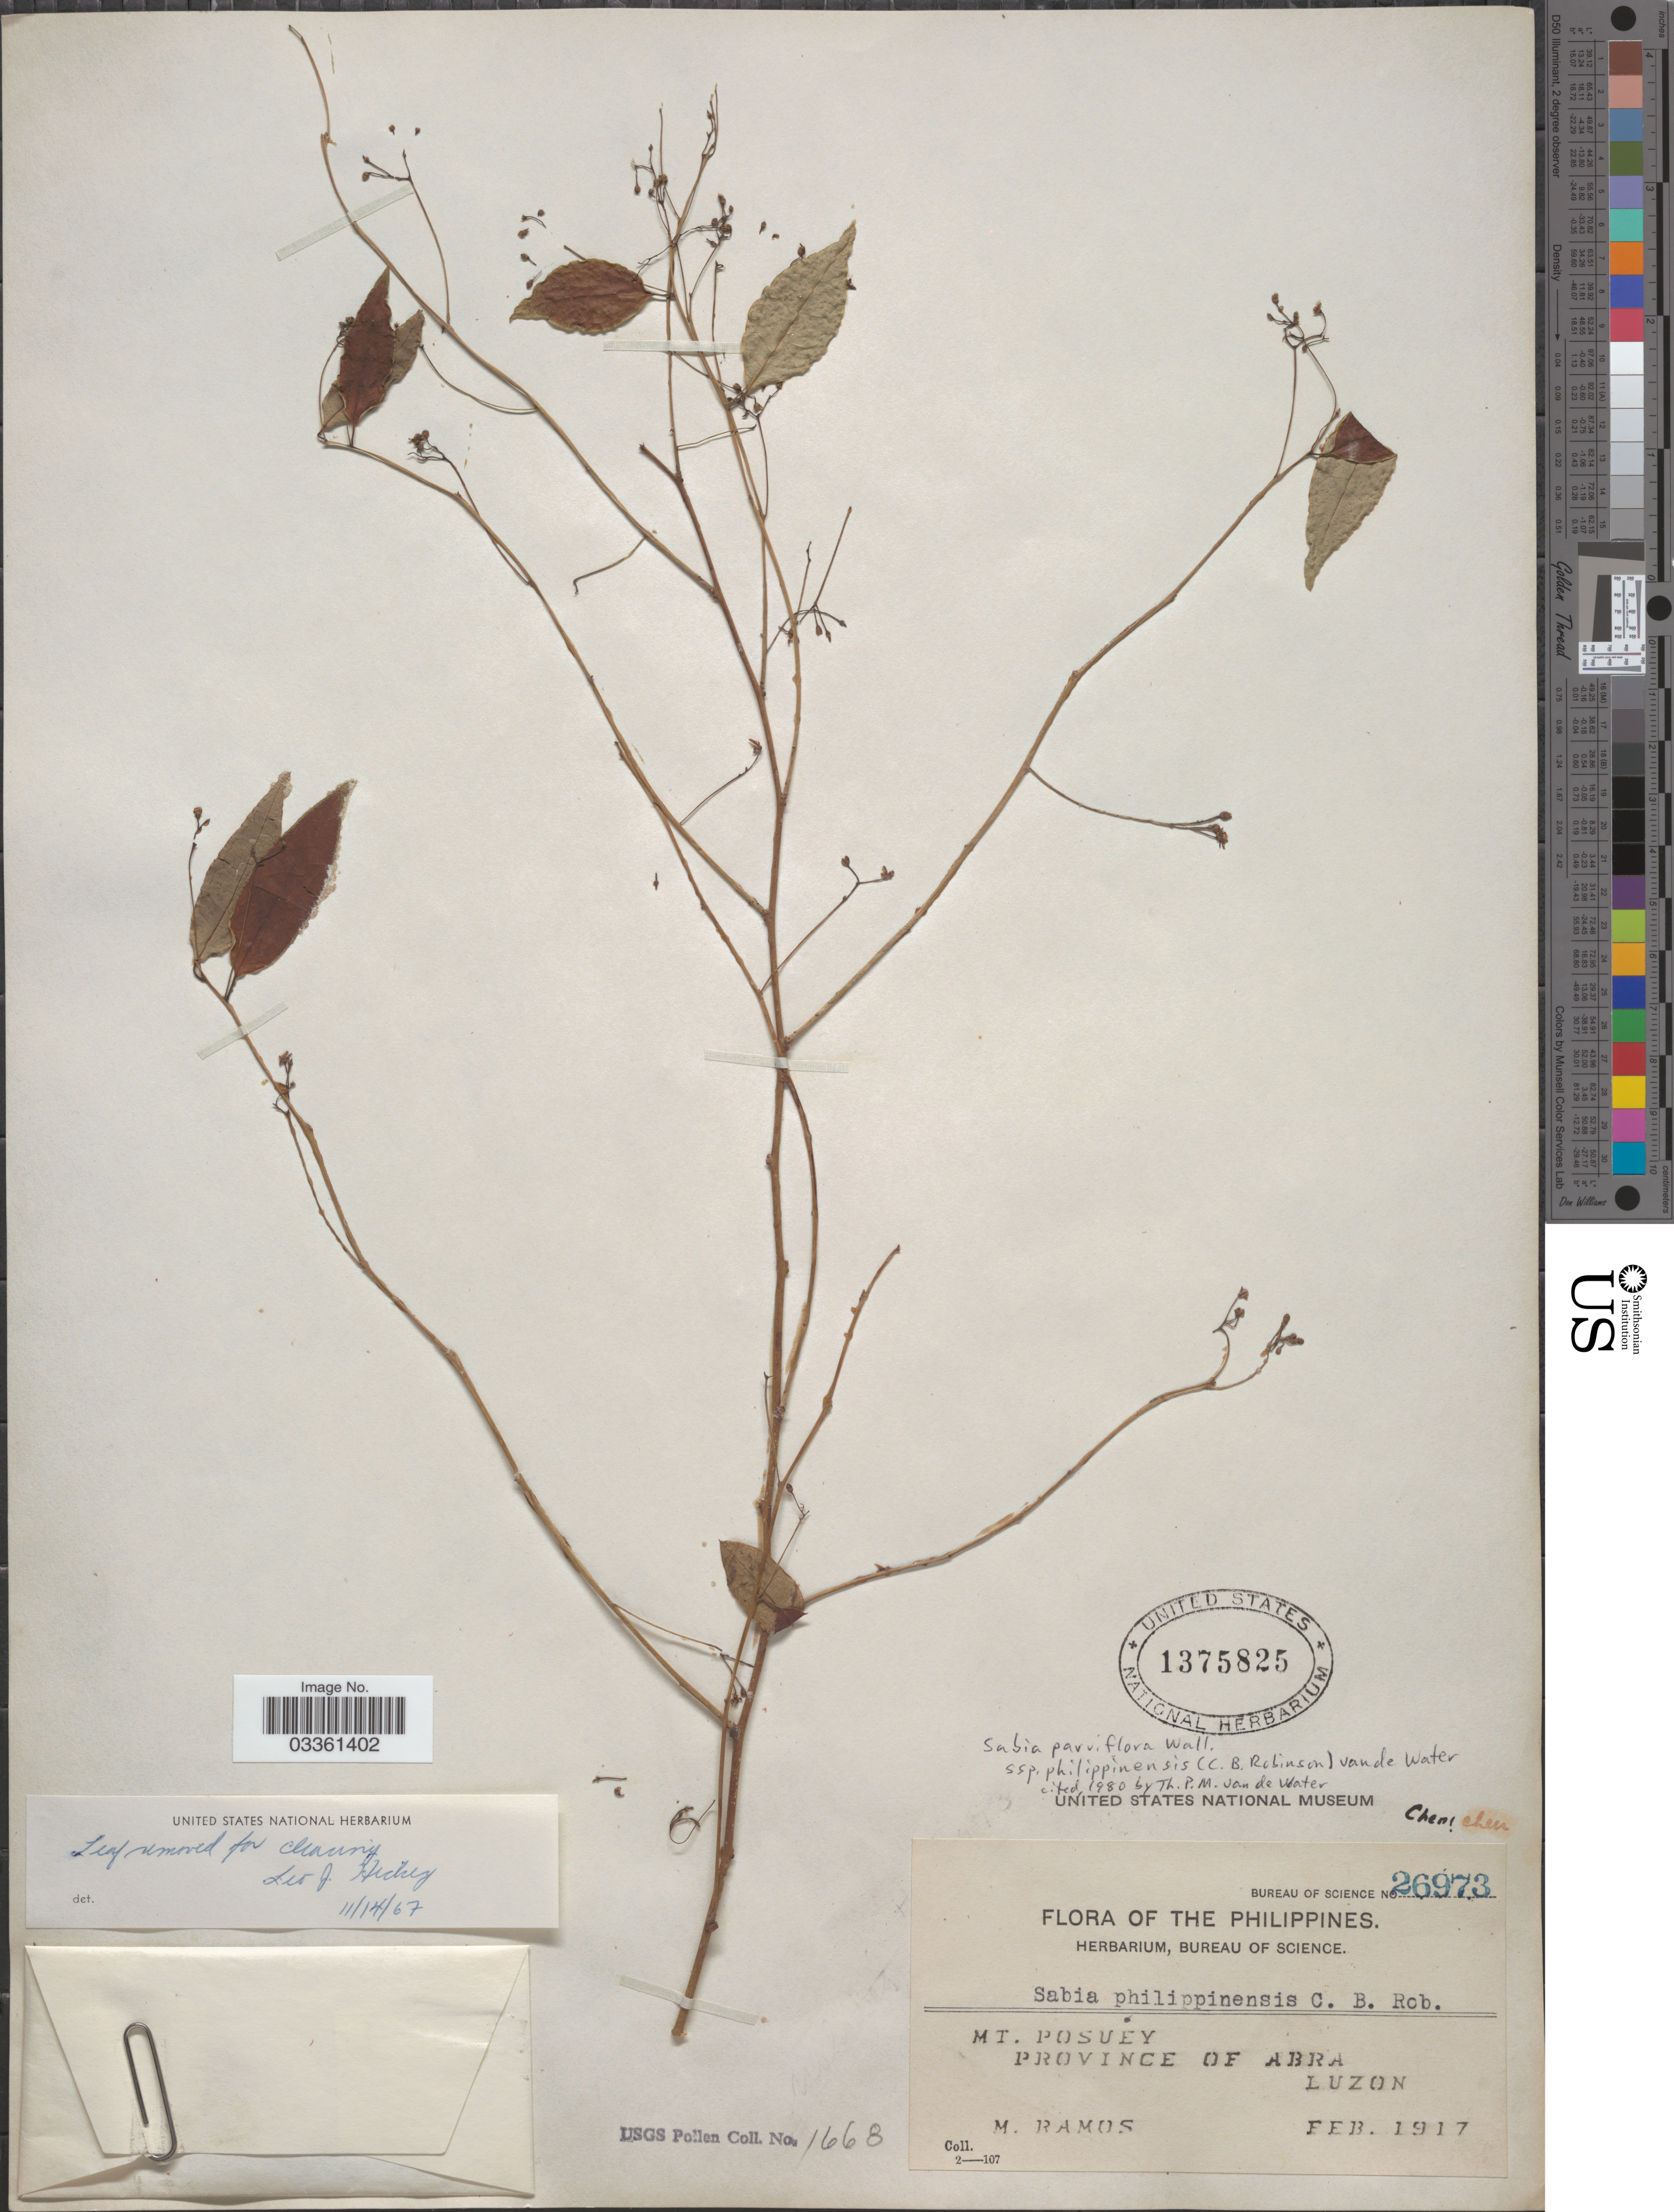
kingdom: Plantae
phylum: Tracheophyta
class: Magnoliopsida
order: Proteales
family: Sabiaceae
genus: Sabia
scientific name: Sabia parviflora subsp. philippinensis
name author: (C.B. Rob.) Water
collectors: M. Ramos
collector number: Bureau of Science 26973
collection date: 1917-02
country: Philippines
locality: Mt. Posuey. Province of Abra, Luzon.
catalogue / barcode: US 1375825